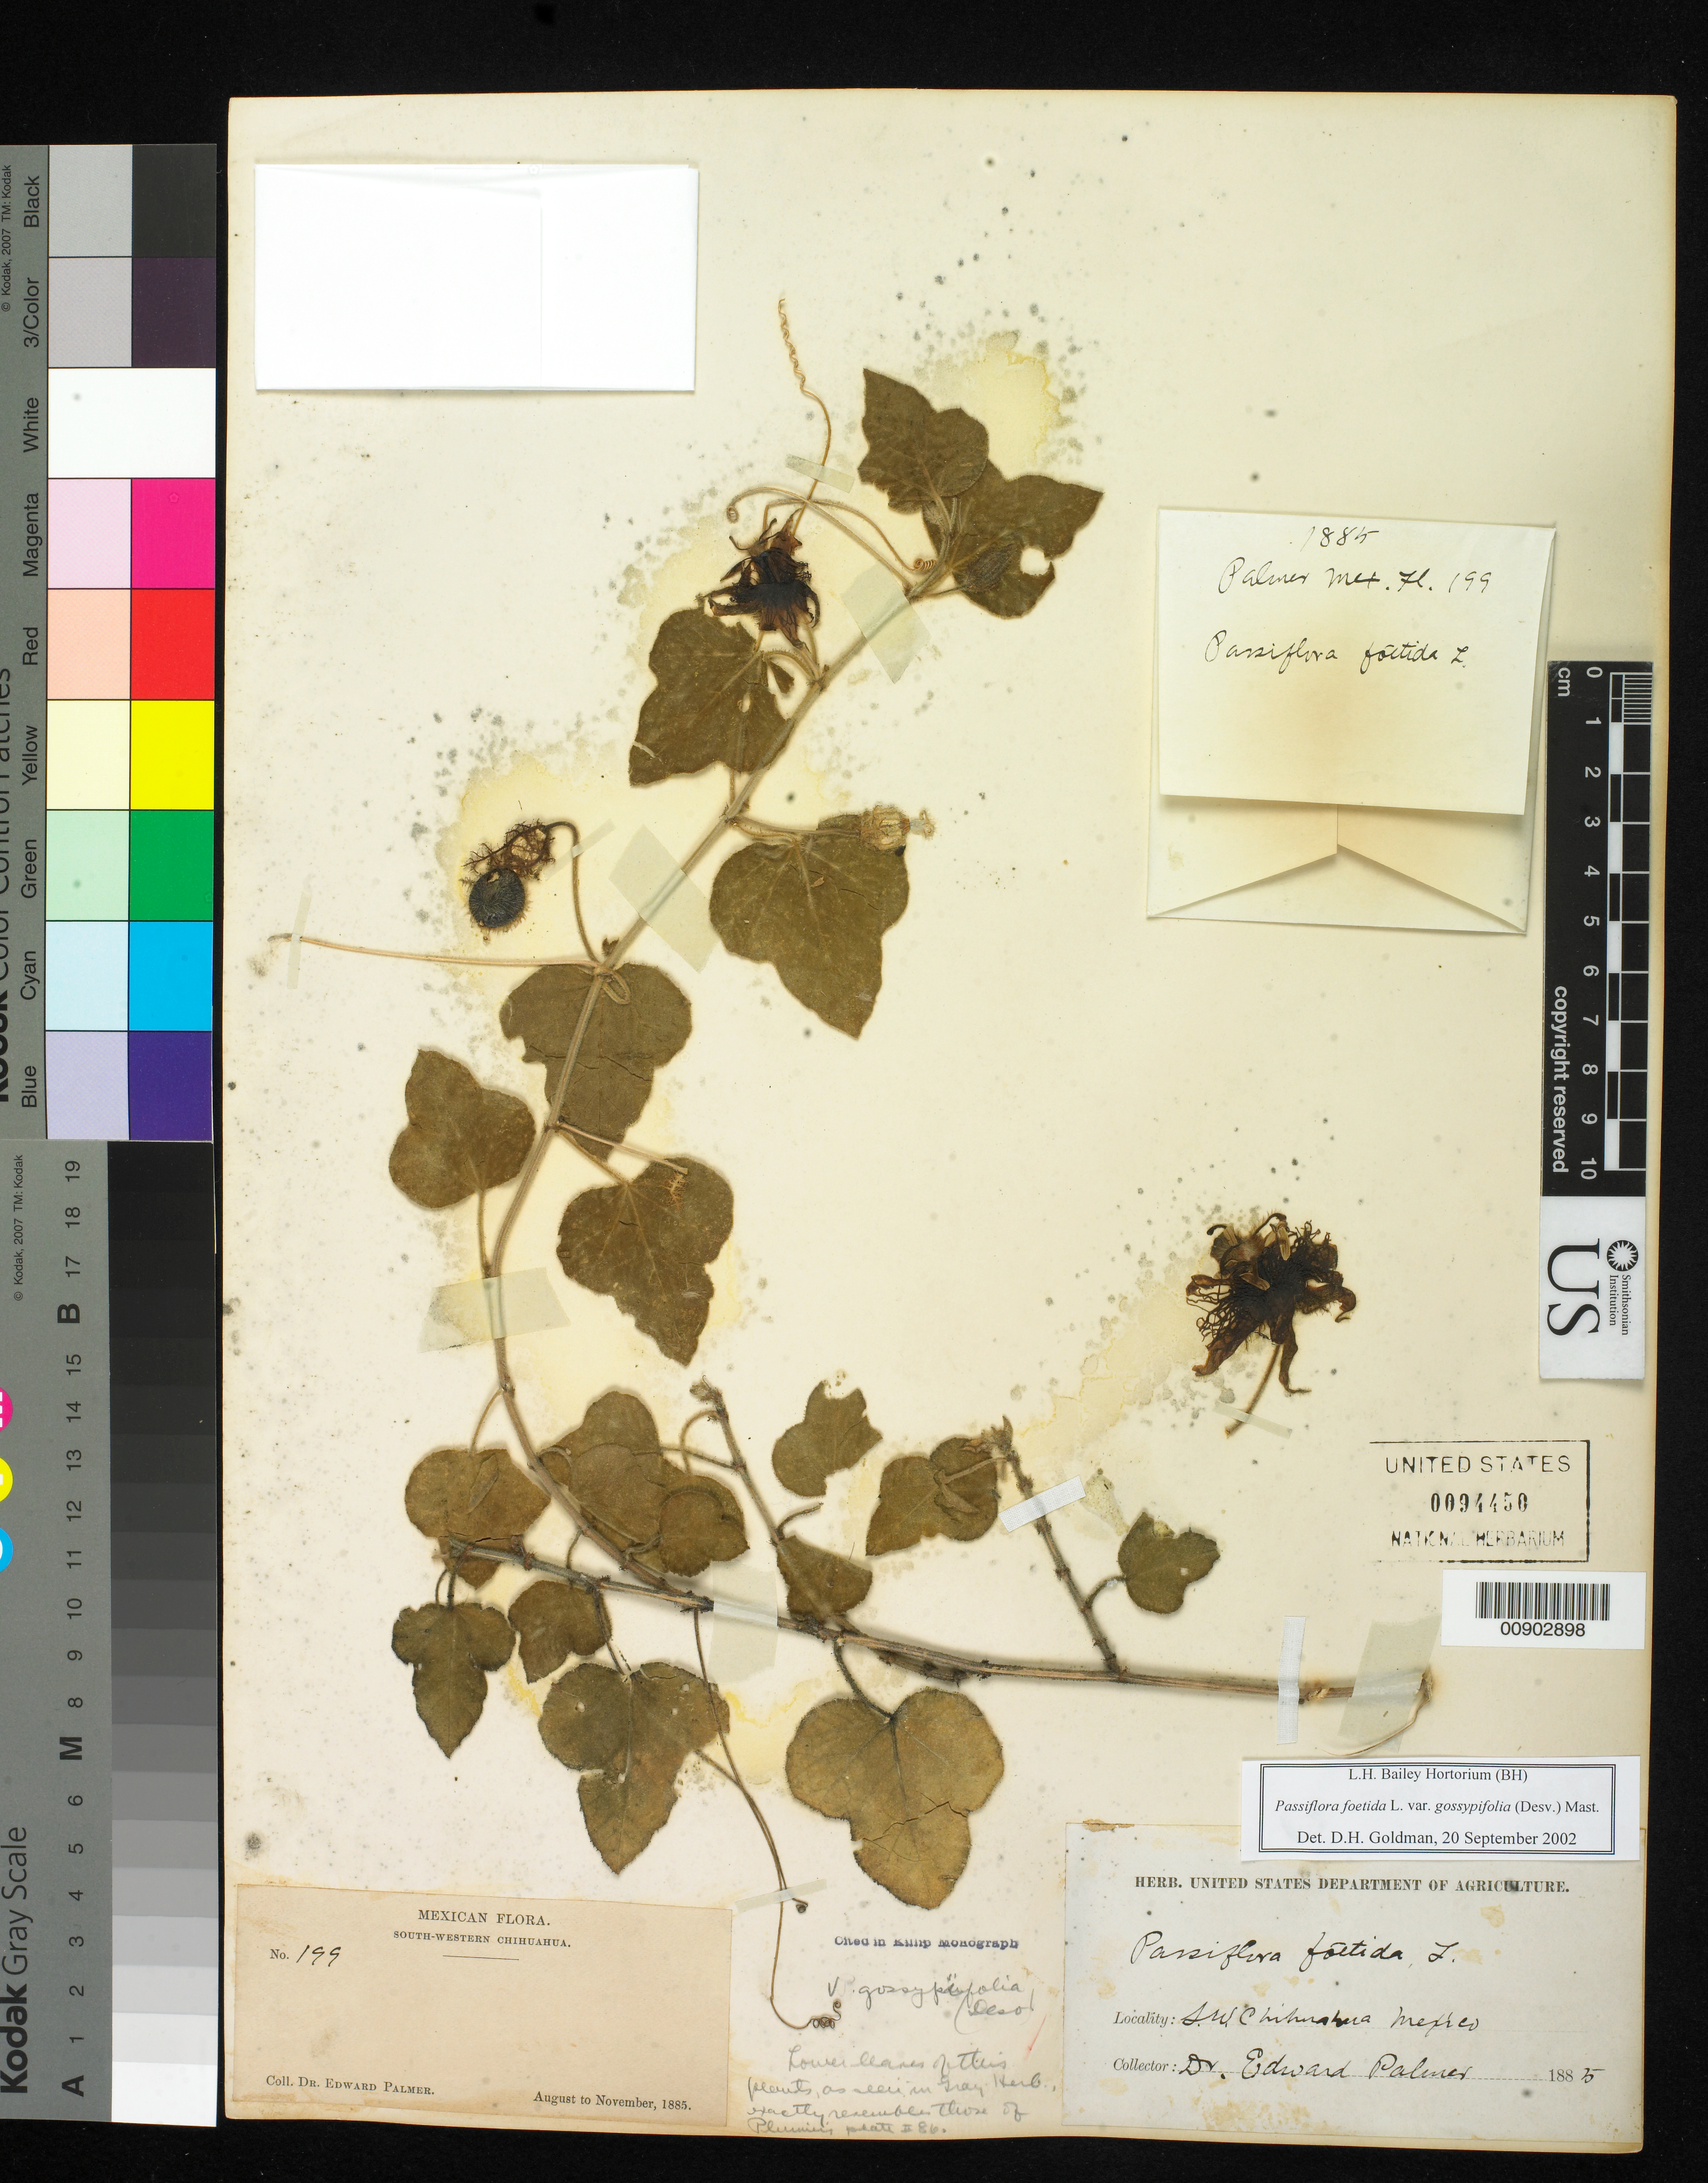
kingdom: Plantae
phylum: Tracheophyta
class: Magnoliopsida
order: Malpighiales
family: Passifloraceae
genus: Passiflora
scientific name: Passiflora foetida var. gossypiifolia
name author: (Desv.) Mast.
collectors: E. Palmer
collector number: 199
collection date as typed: Aug 1885 to -- Nov 1885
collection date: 1885-08/1885-11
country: Mexico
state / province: Chihuahua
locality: South-Western Chihuahua.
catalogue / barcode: US 94450